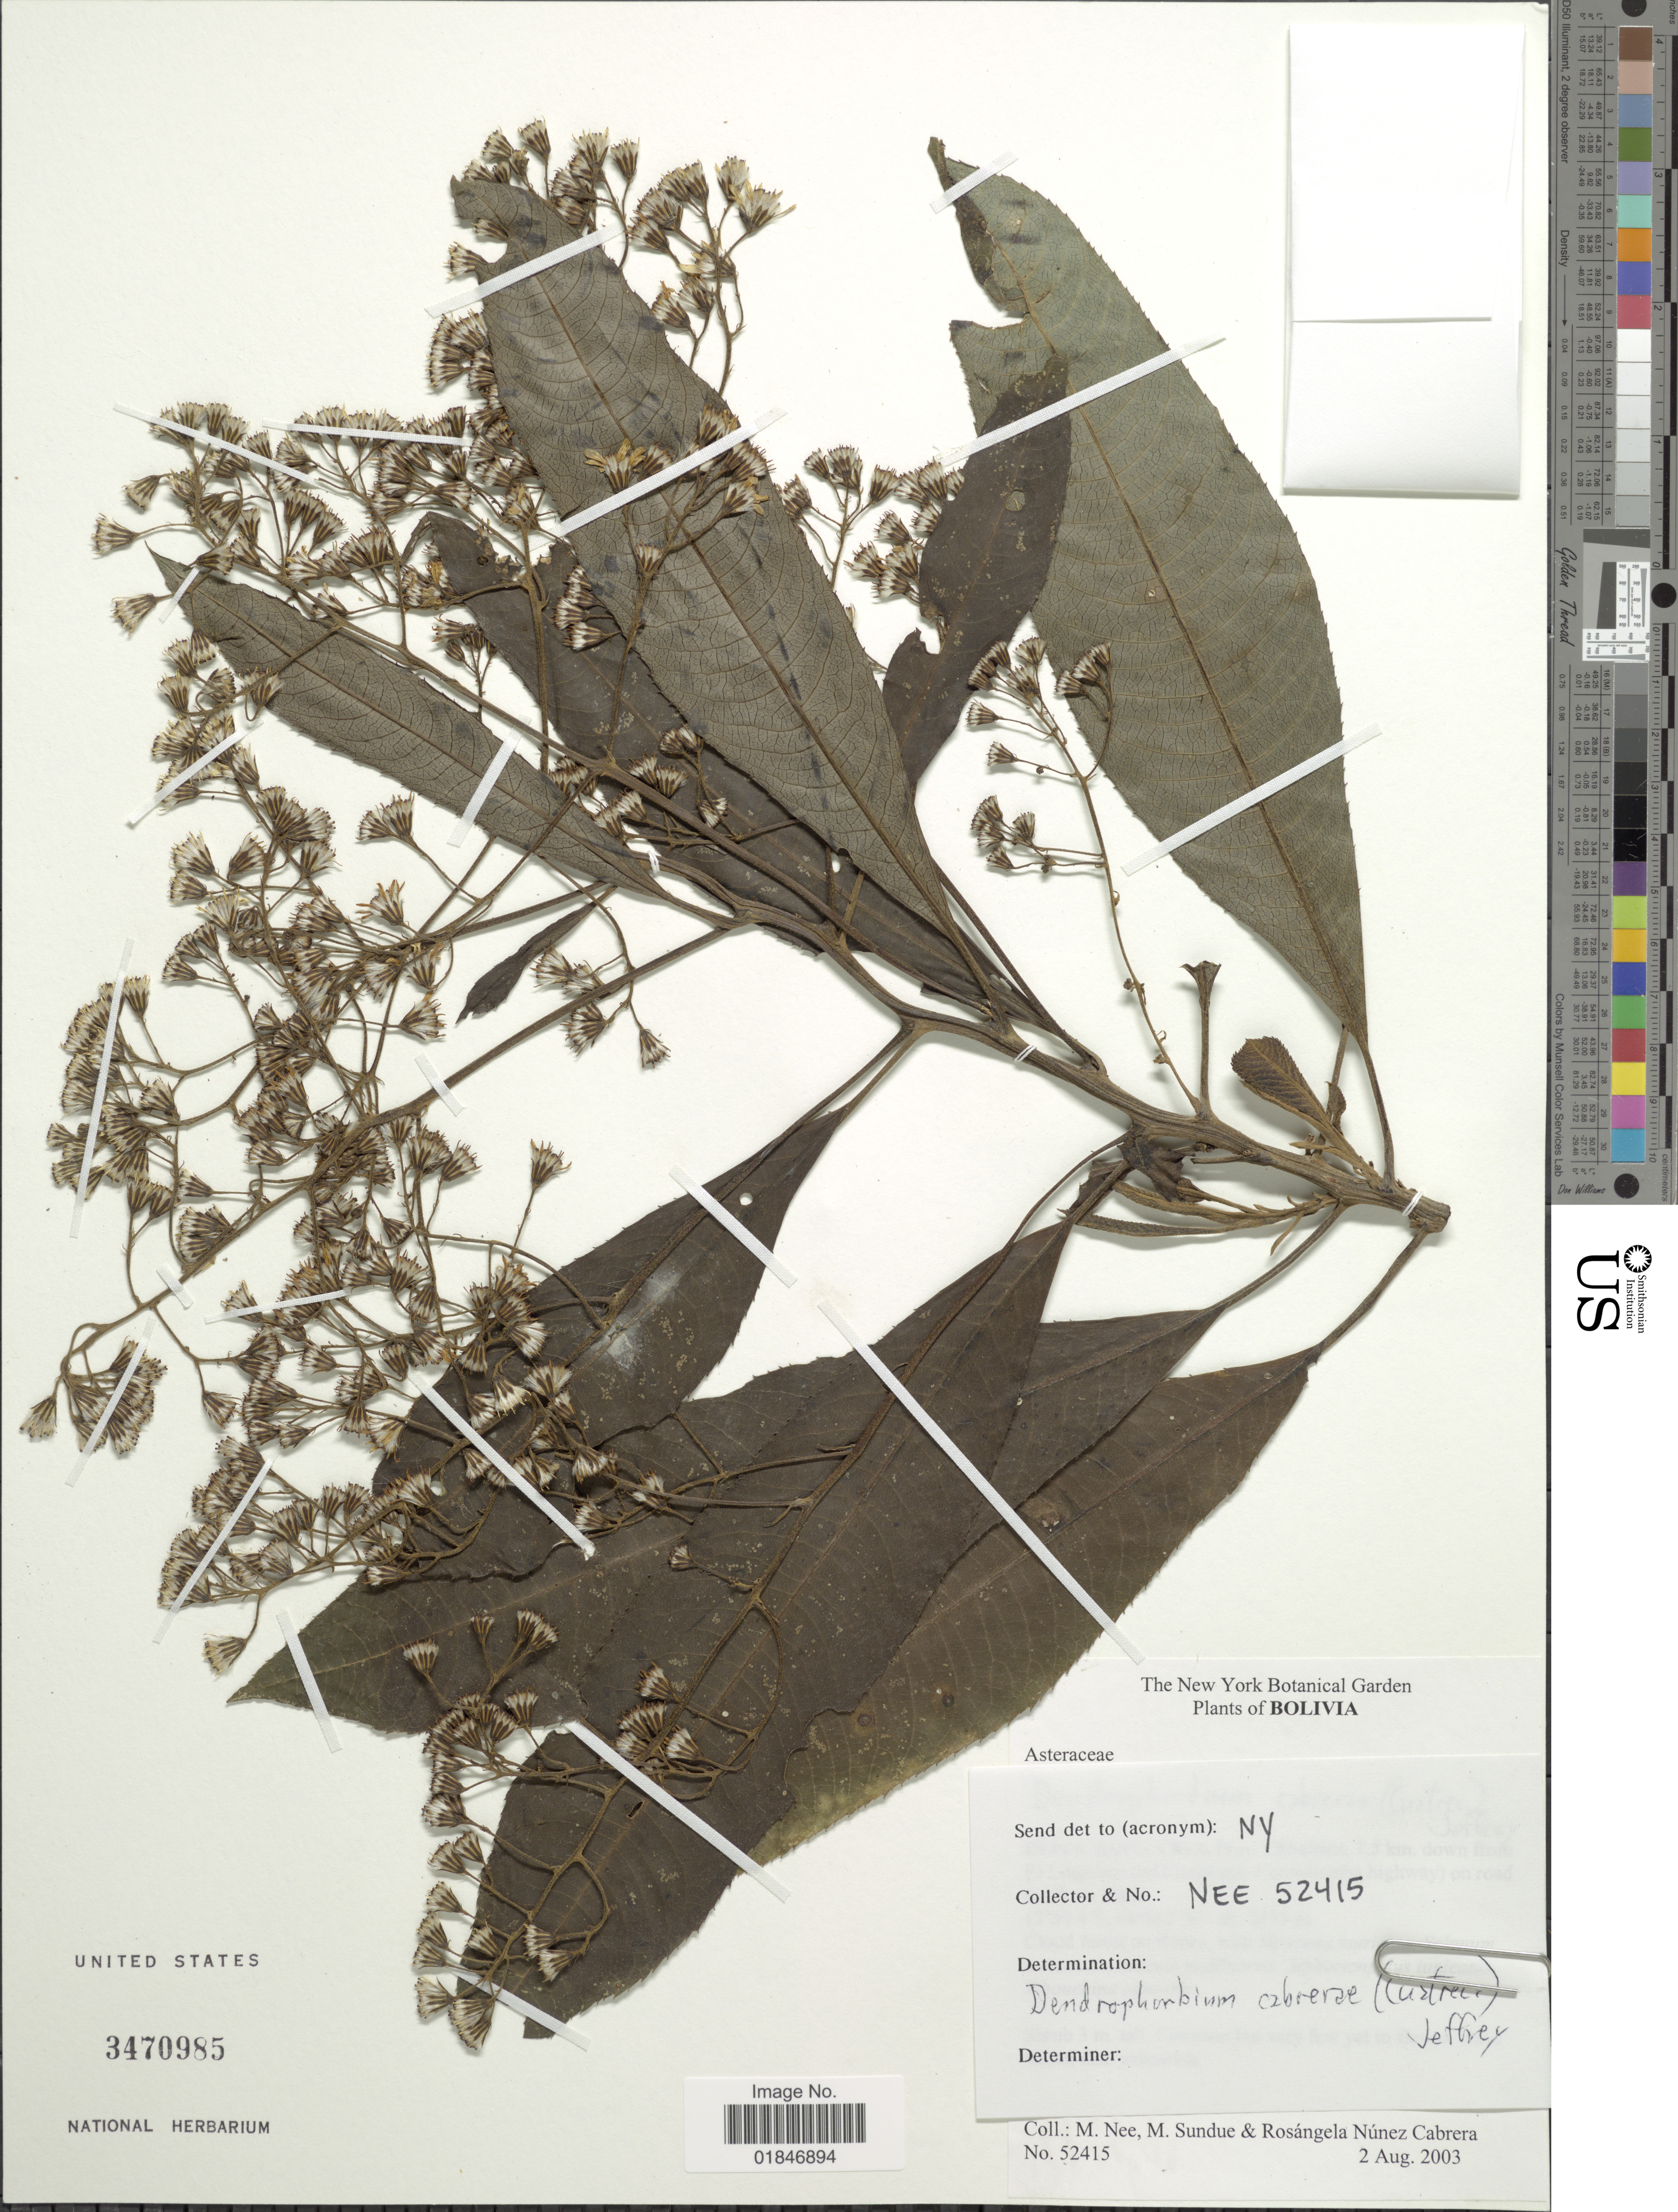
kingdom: Plantae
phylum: Tracheophyta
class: Magnoliopsida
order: Asterales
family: Asteraceae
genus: Dendrophorbium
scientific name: Dendrophorbium cabrerae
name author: (Cuatrec.) C. Jeffrey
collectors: M. Nee, M. Sundue & R. Núnez Cabrera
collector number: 52415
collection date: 2003-08-02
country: Bolivia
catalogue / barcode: US 3470985